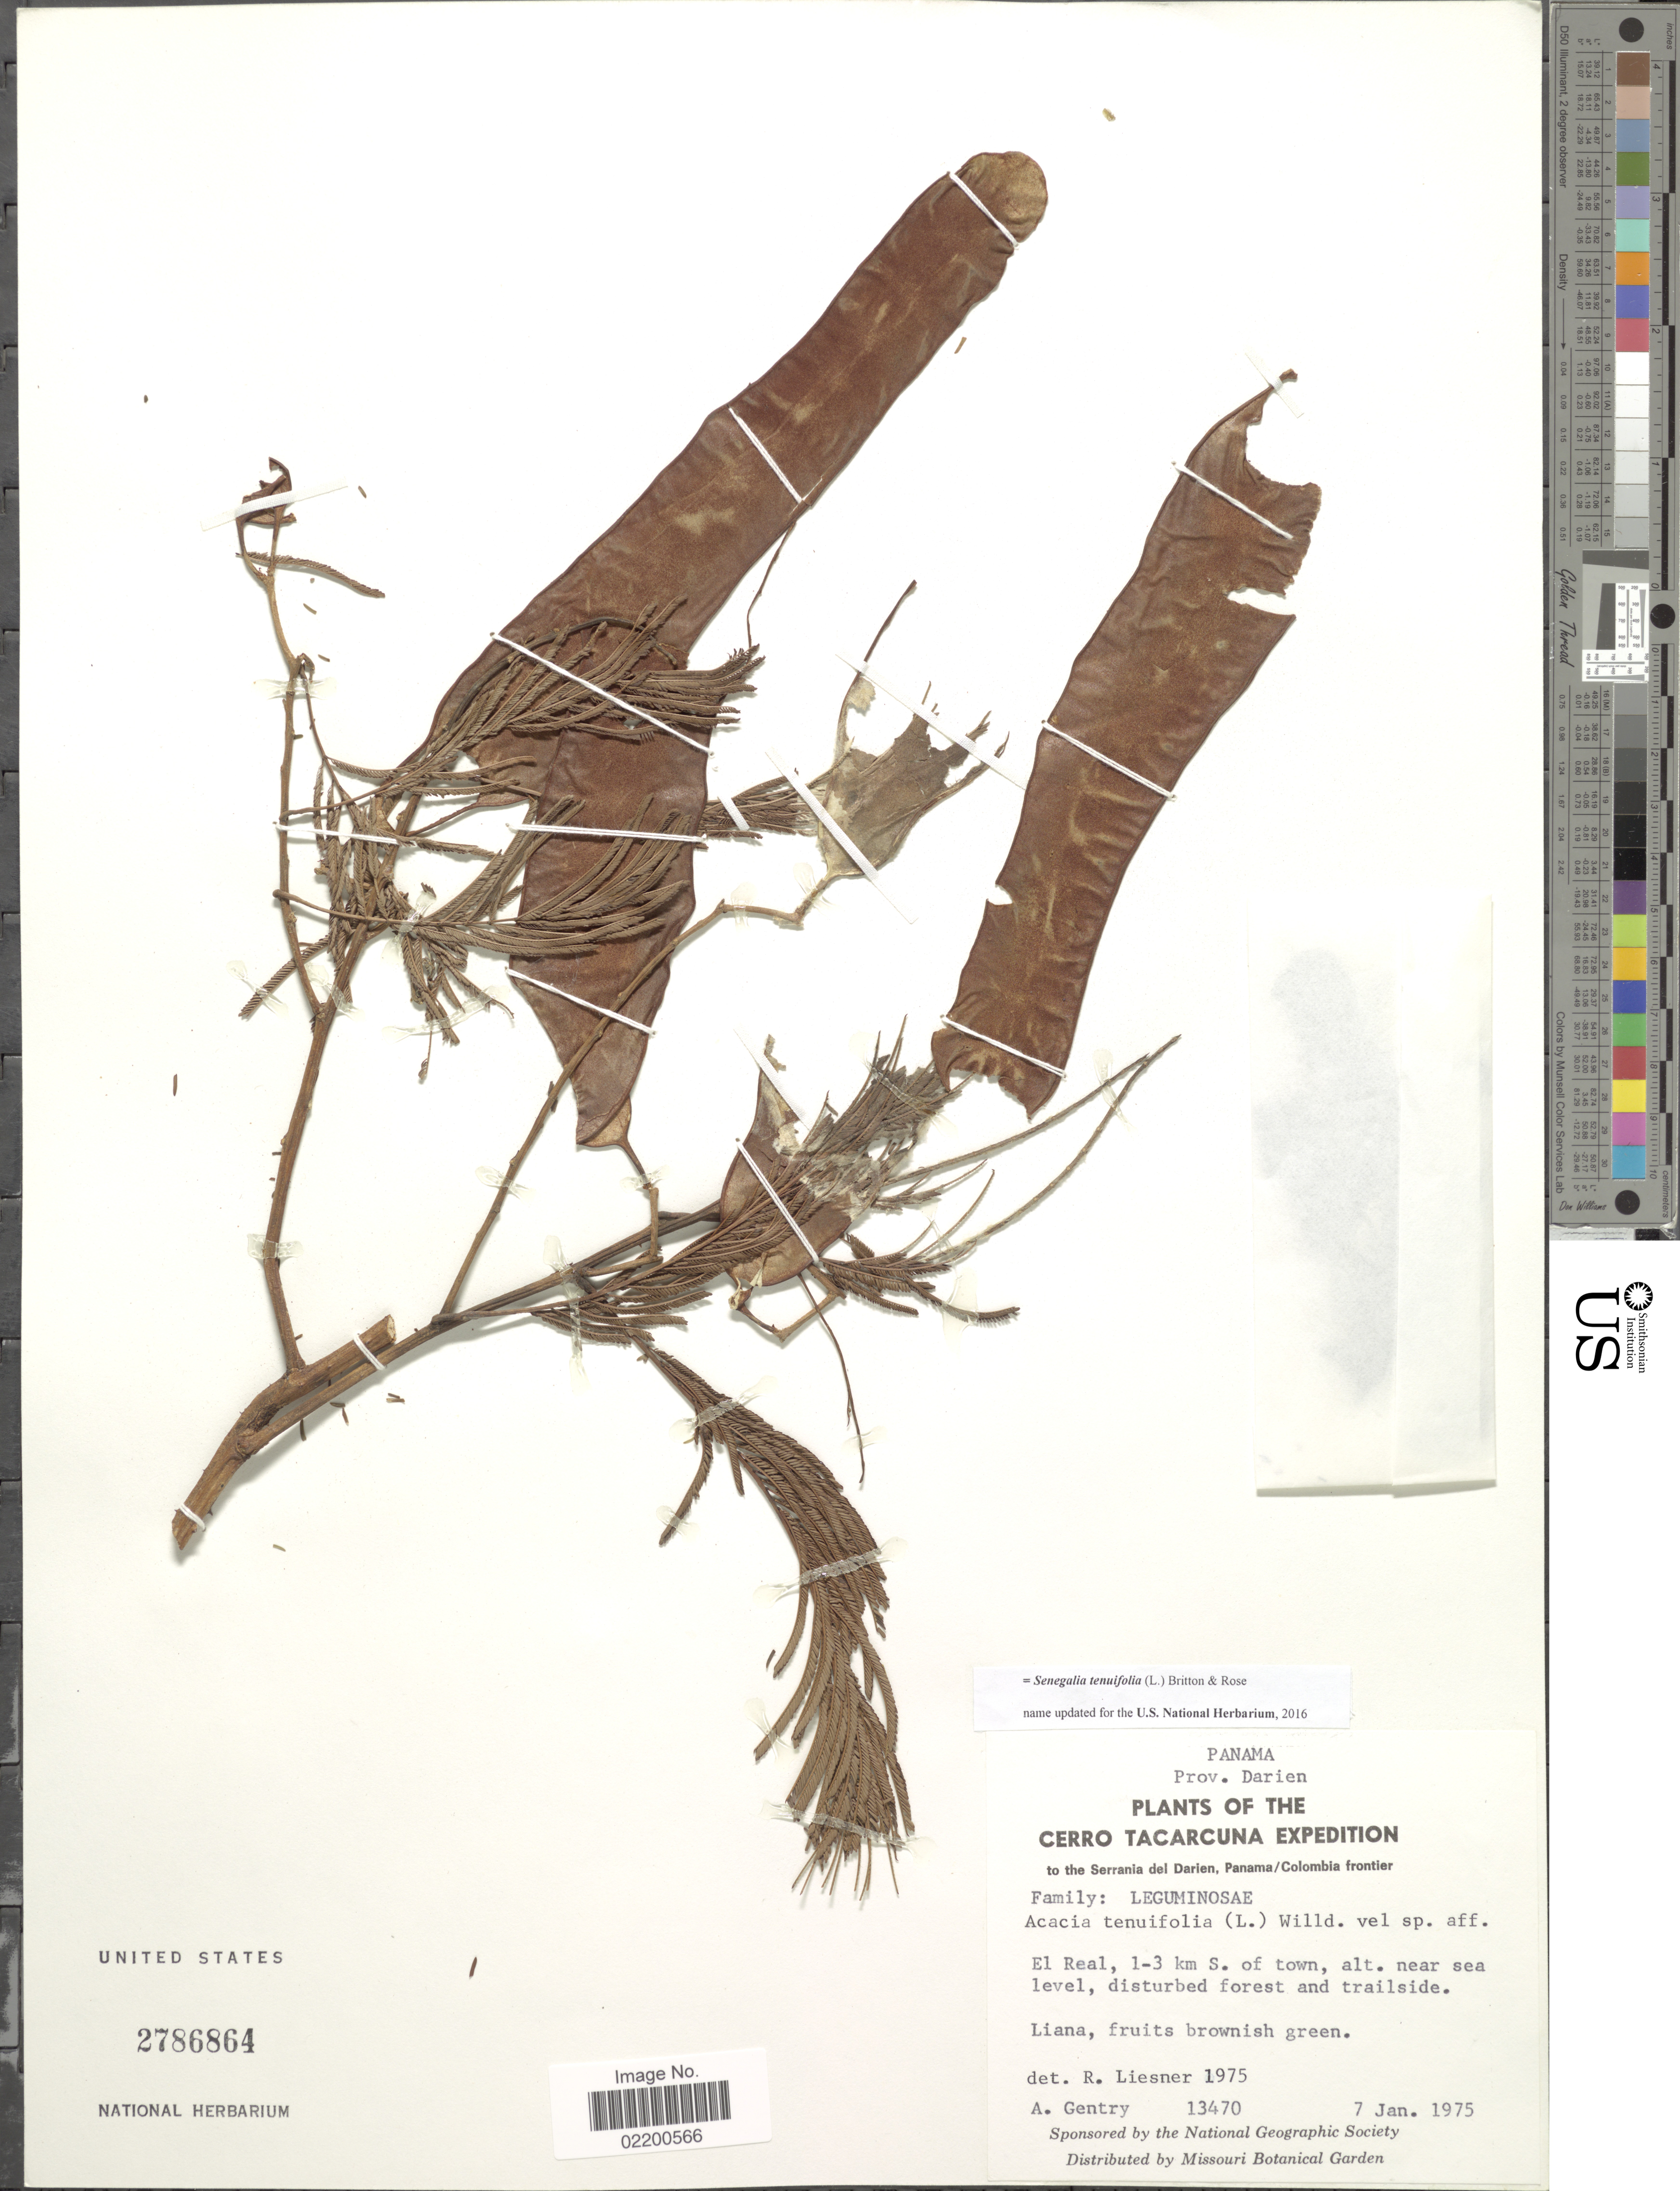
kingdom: Plantae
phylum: Tracheophyta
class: Magnoliopsida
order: Fabales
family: Fabaceae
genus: Senegalia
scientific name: Senegalia tenuifolia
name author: (L.) Britton & Rose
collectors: A. H. Gentry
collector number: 13470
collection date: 1975-01-07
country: Panama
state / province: Darién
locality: Prov. Darien, Cerro Tacarcuna, to the Serrania del Darien, Panama/Colombia frontier, El Real, 1-3 km S. of town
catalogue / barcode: US 2786864